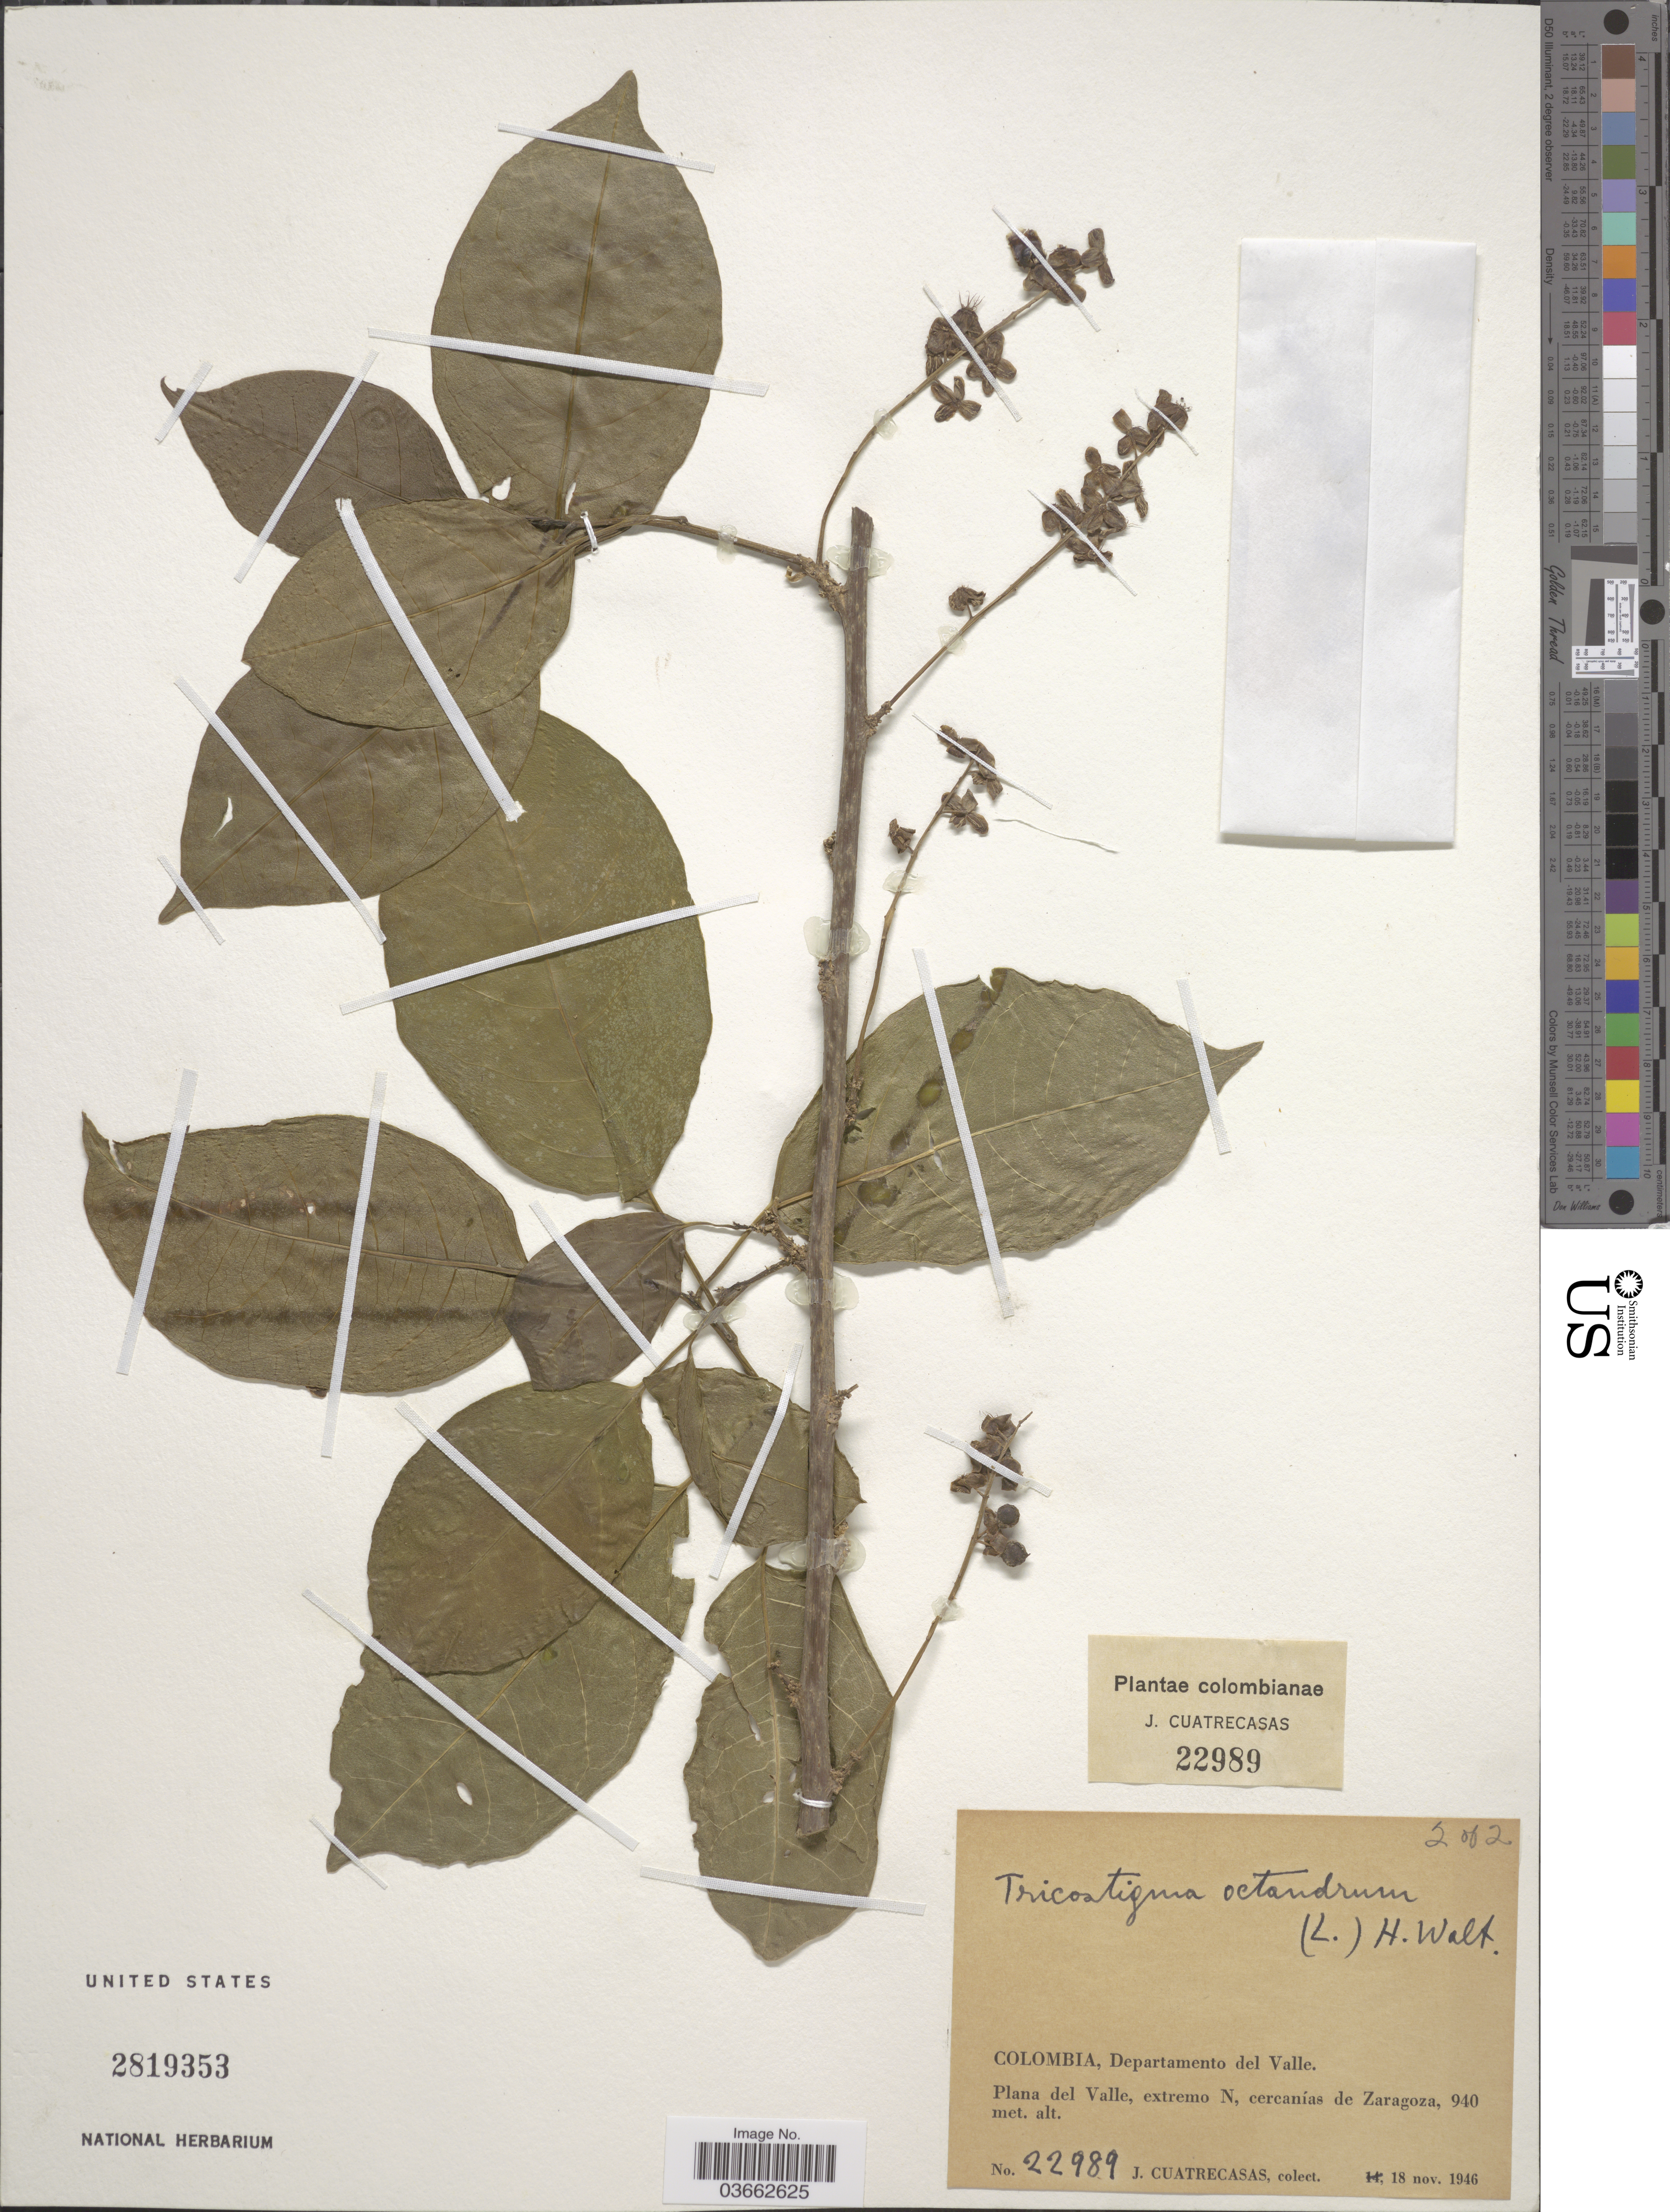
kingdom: Plantae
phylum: Tracheophyta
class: Magnoliopsida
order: Caryophyllales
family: Phytolaccaceae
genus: Trichostigma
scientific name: Trichostigma octandrum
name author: (L.) H. Walter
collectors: J. Cuatrecasas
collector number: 22989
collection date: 1946-11-18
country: Colombia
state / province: Valle del Cauca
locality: Departamento del Valle. Plana del Valle, extremo N, cercanías de Zaragoza.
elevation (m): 940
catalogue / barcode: US 2819353